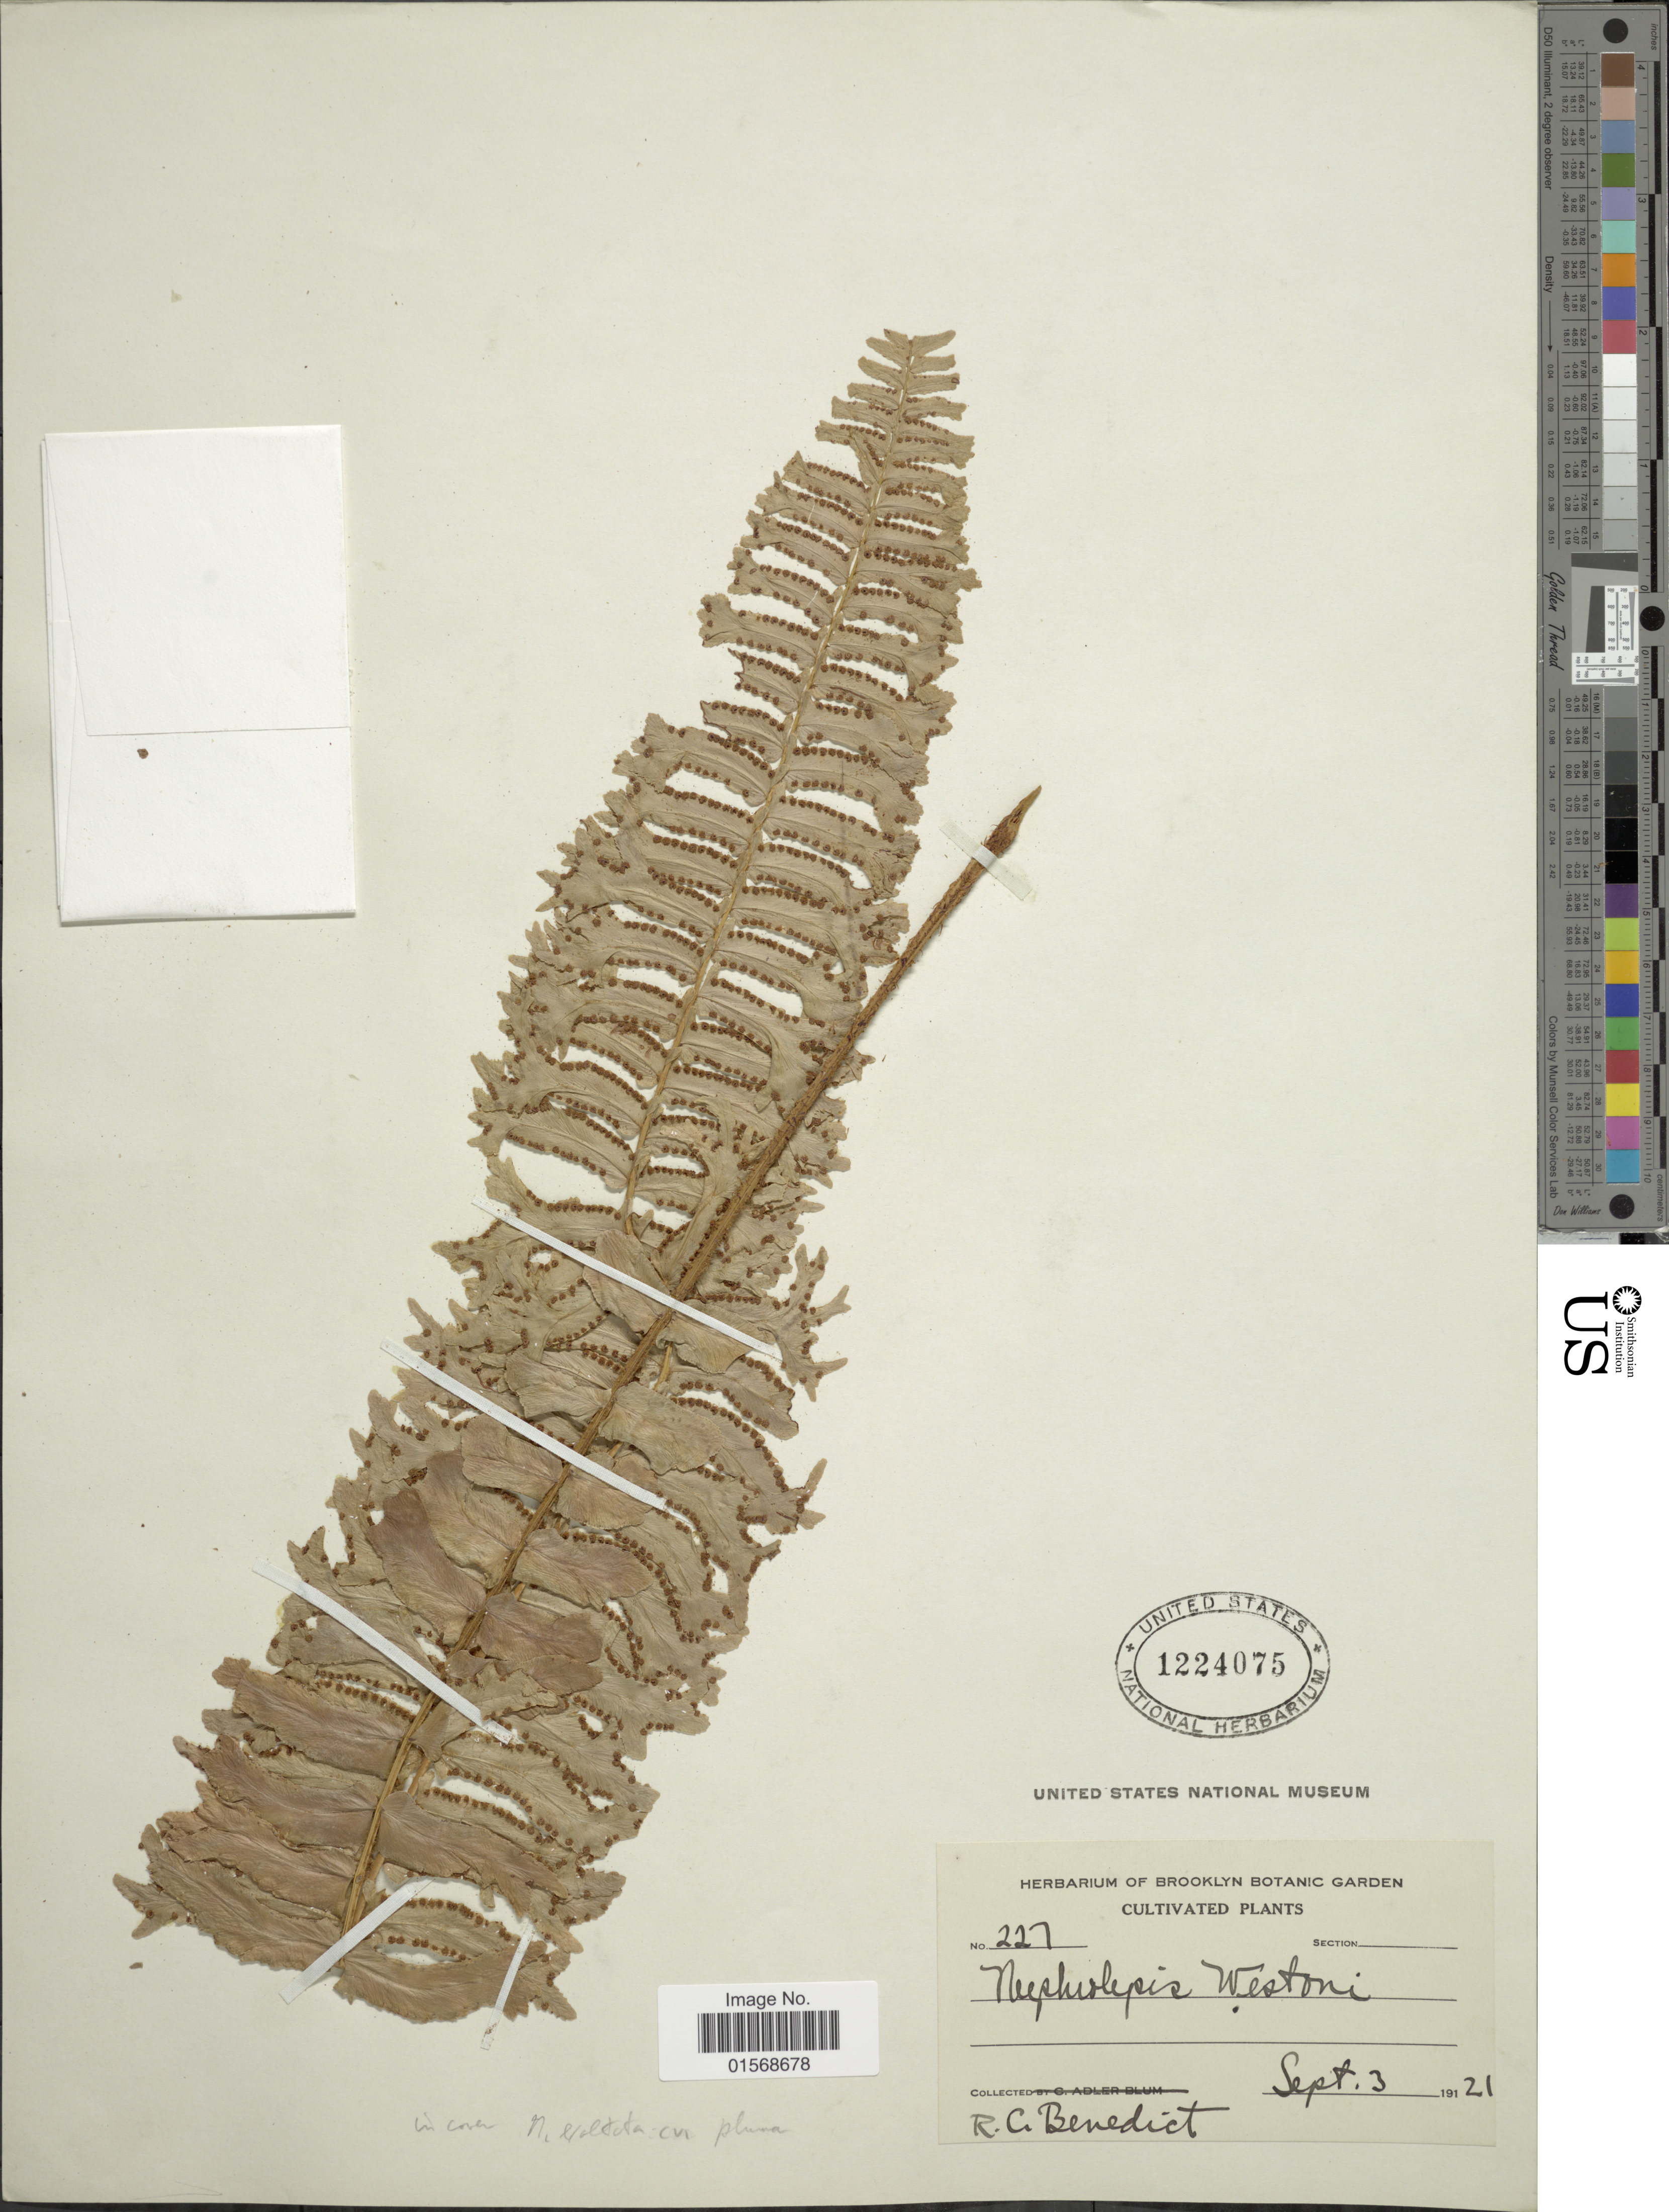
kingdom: Plantae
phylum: Tracheophyta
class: Polypodiopsida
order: Polypodiales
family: Nephrolepidaceae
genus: Nephrolepis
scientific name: Nephrolepis 'Pluma'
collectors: R. C. Benedict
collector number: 227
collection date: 1921-09-03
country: United States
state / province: New York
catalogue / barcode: US 1224075